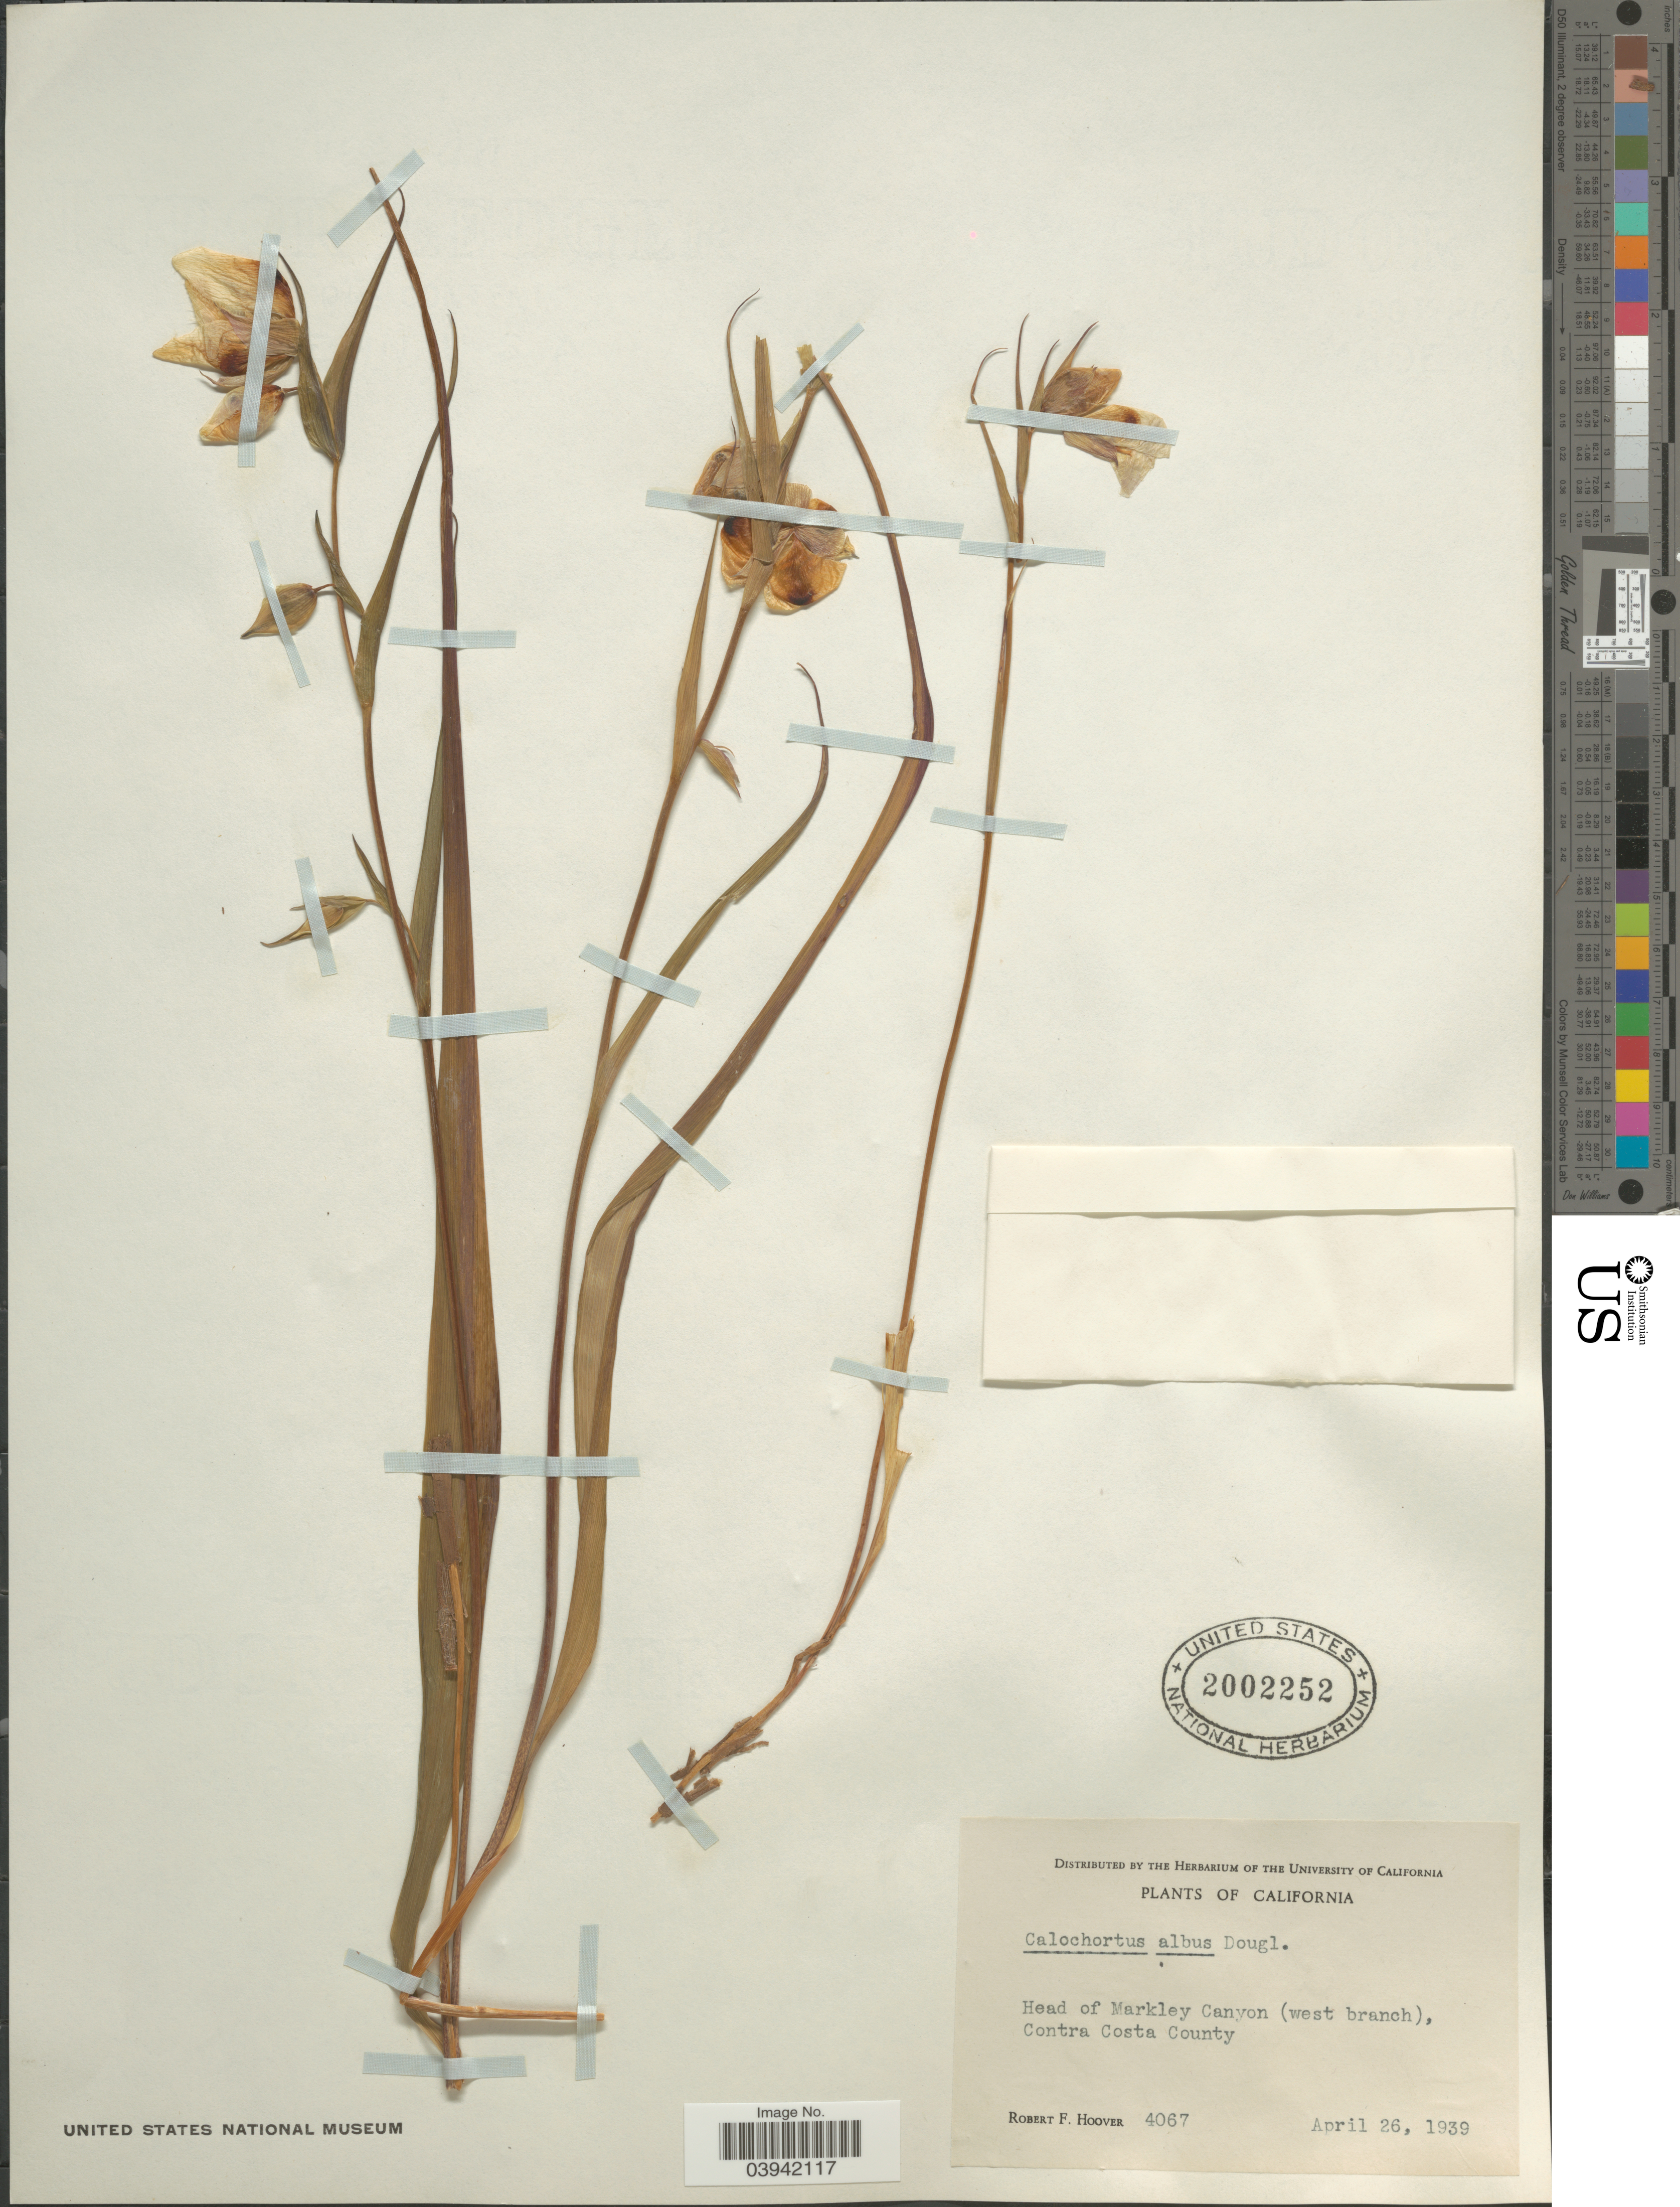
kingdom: Plantae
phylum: Tracheophyta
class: Liliopsida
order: Liliales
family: Liliaceae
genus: Calochortus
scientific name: Calochortus albus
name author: (Benth.) Douglas ex Benth.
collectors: R. F. Hoover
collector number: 4067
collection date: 1939-04-26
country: United States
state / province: California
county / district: Contra Costa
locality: Head of Markley Canyon (west branch), Contra Costa County.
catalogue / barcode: US 2002252